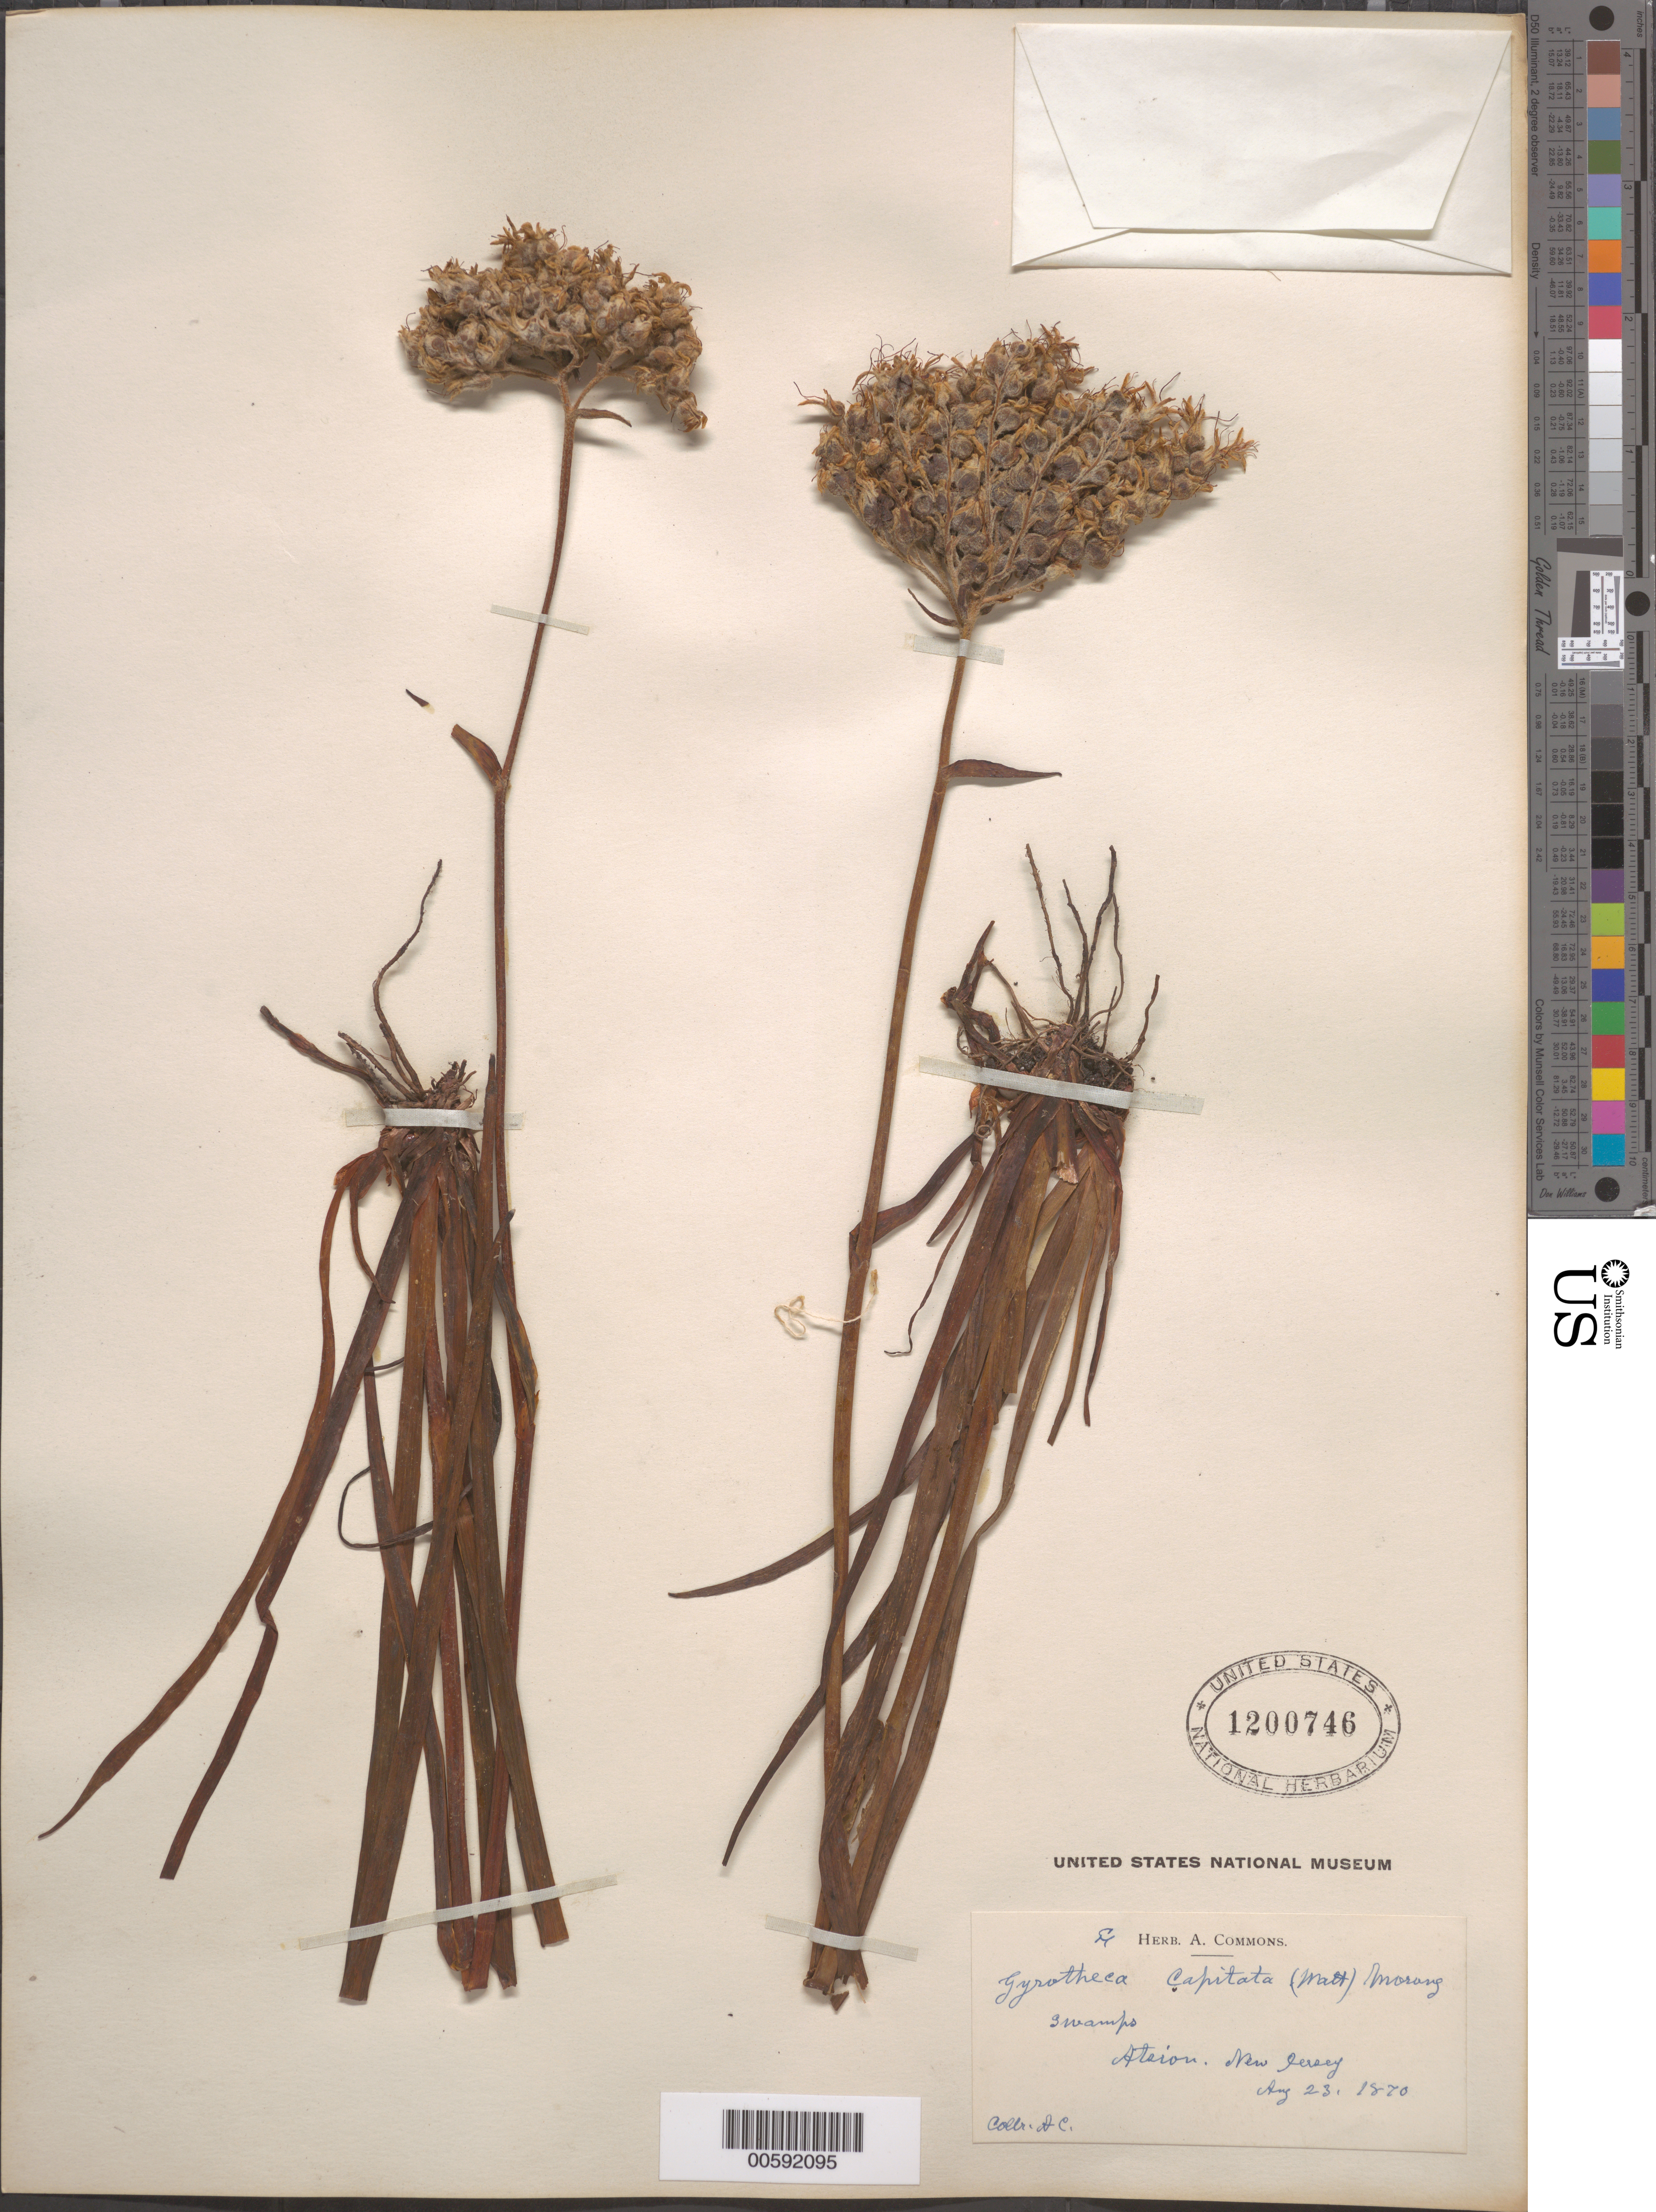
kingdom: Plantae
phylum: Tracheophyta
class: Liliopsida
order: Commelinales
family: Haemodoraceae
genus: Lachnanthes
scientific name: Lachnanthes tinctoria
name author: (Walter ex J.F. Gmel.) Elliott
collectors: A. Commons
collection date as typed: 23 Aug 1870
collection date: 1870-08-23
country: United States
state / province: New Jersey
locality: Atsion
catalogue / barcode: US 1200746